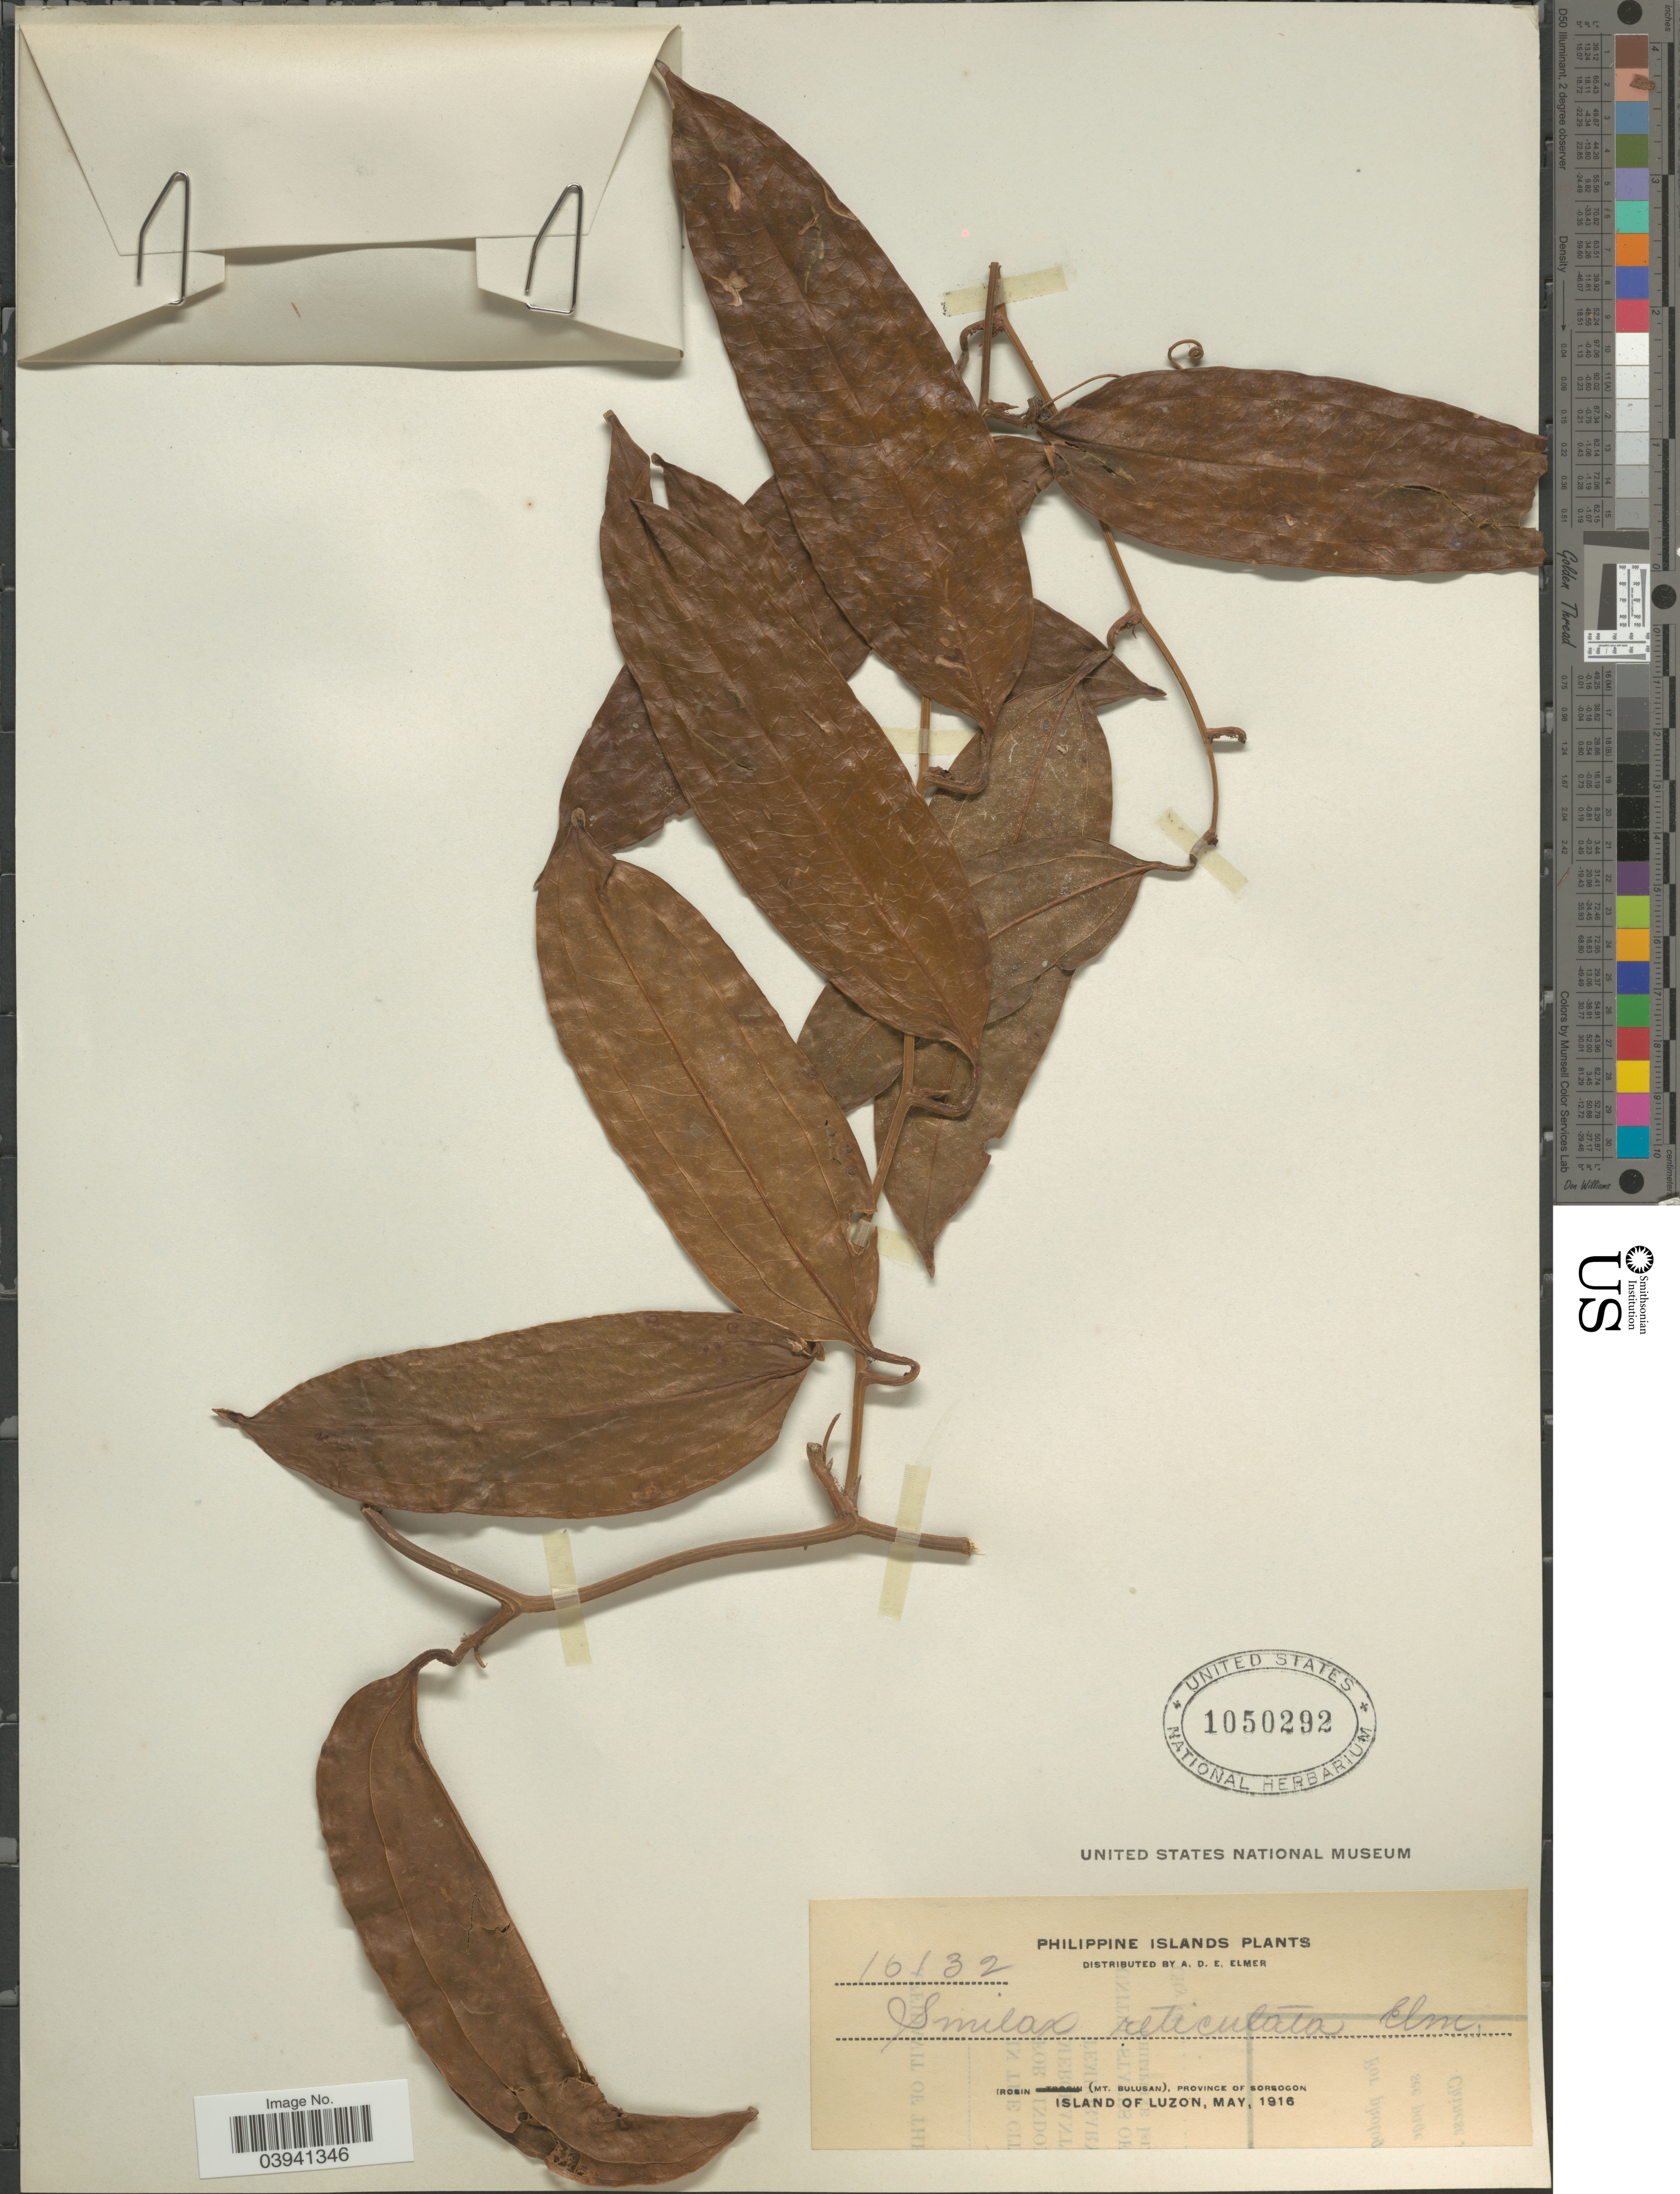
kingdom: Plantae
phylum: Tracheophyta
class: Liliopsida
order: Liliales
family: Smilacaceae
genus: Smilax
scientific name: Smilax elmeri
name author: Merr.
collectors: A. D. E. Elmer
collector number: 16132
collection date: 1916-05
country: Philippines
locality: Philippine Islands. Irosin (Mt. Bulusan), Province of Sorsogon. Island of Luzon.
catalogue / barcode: US 1050292